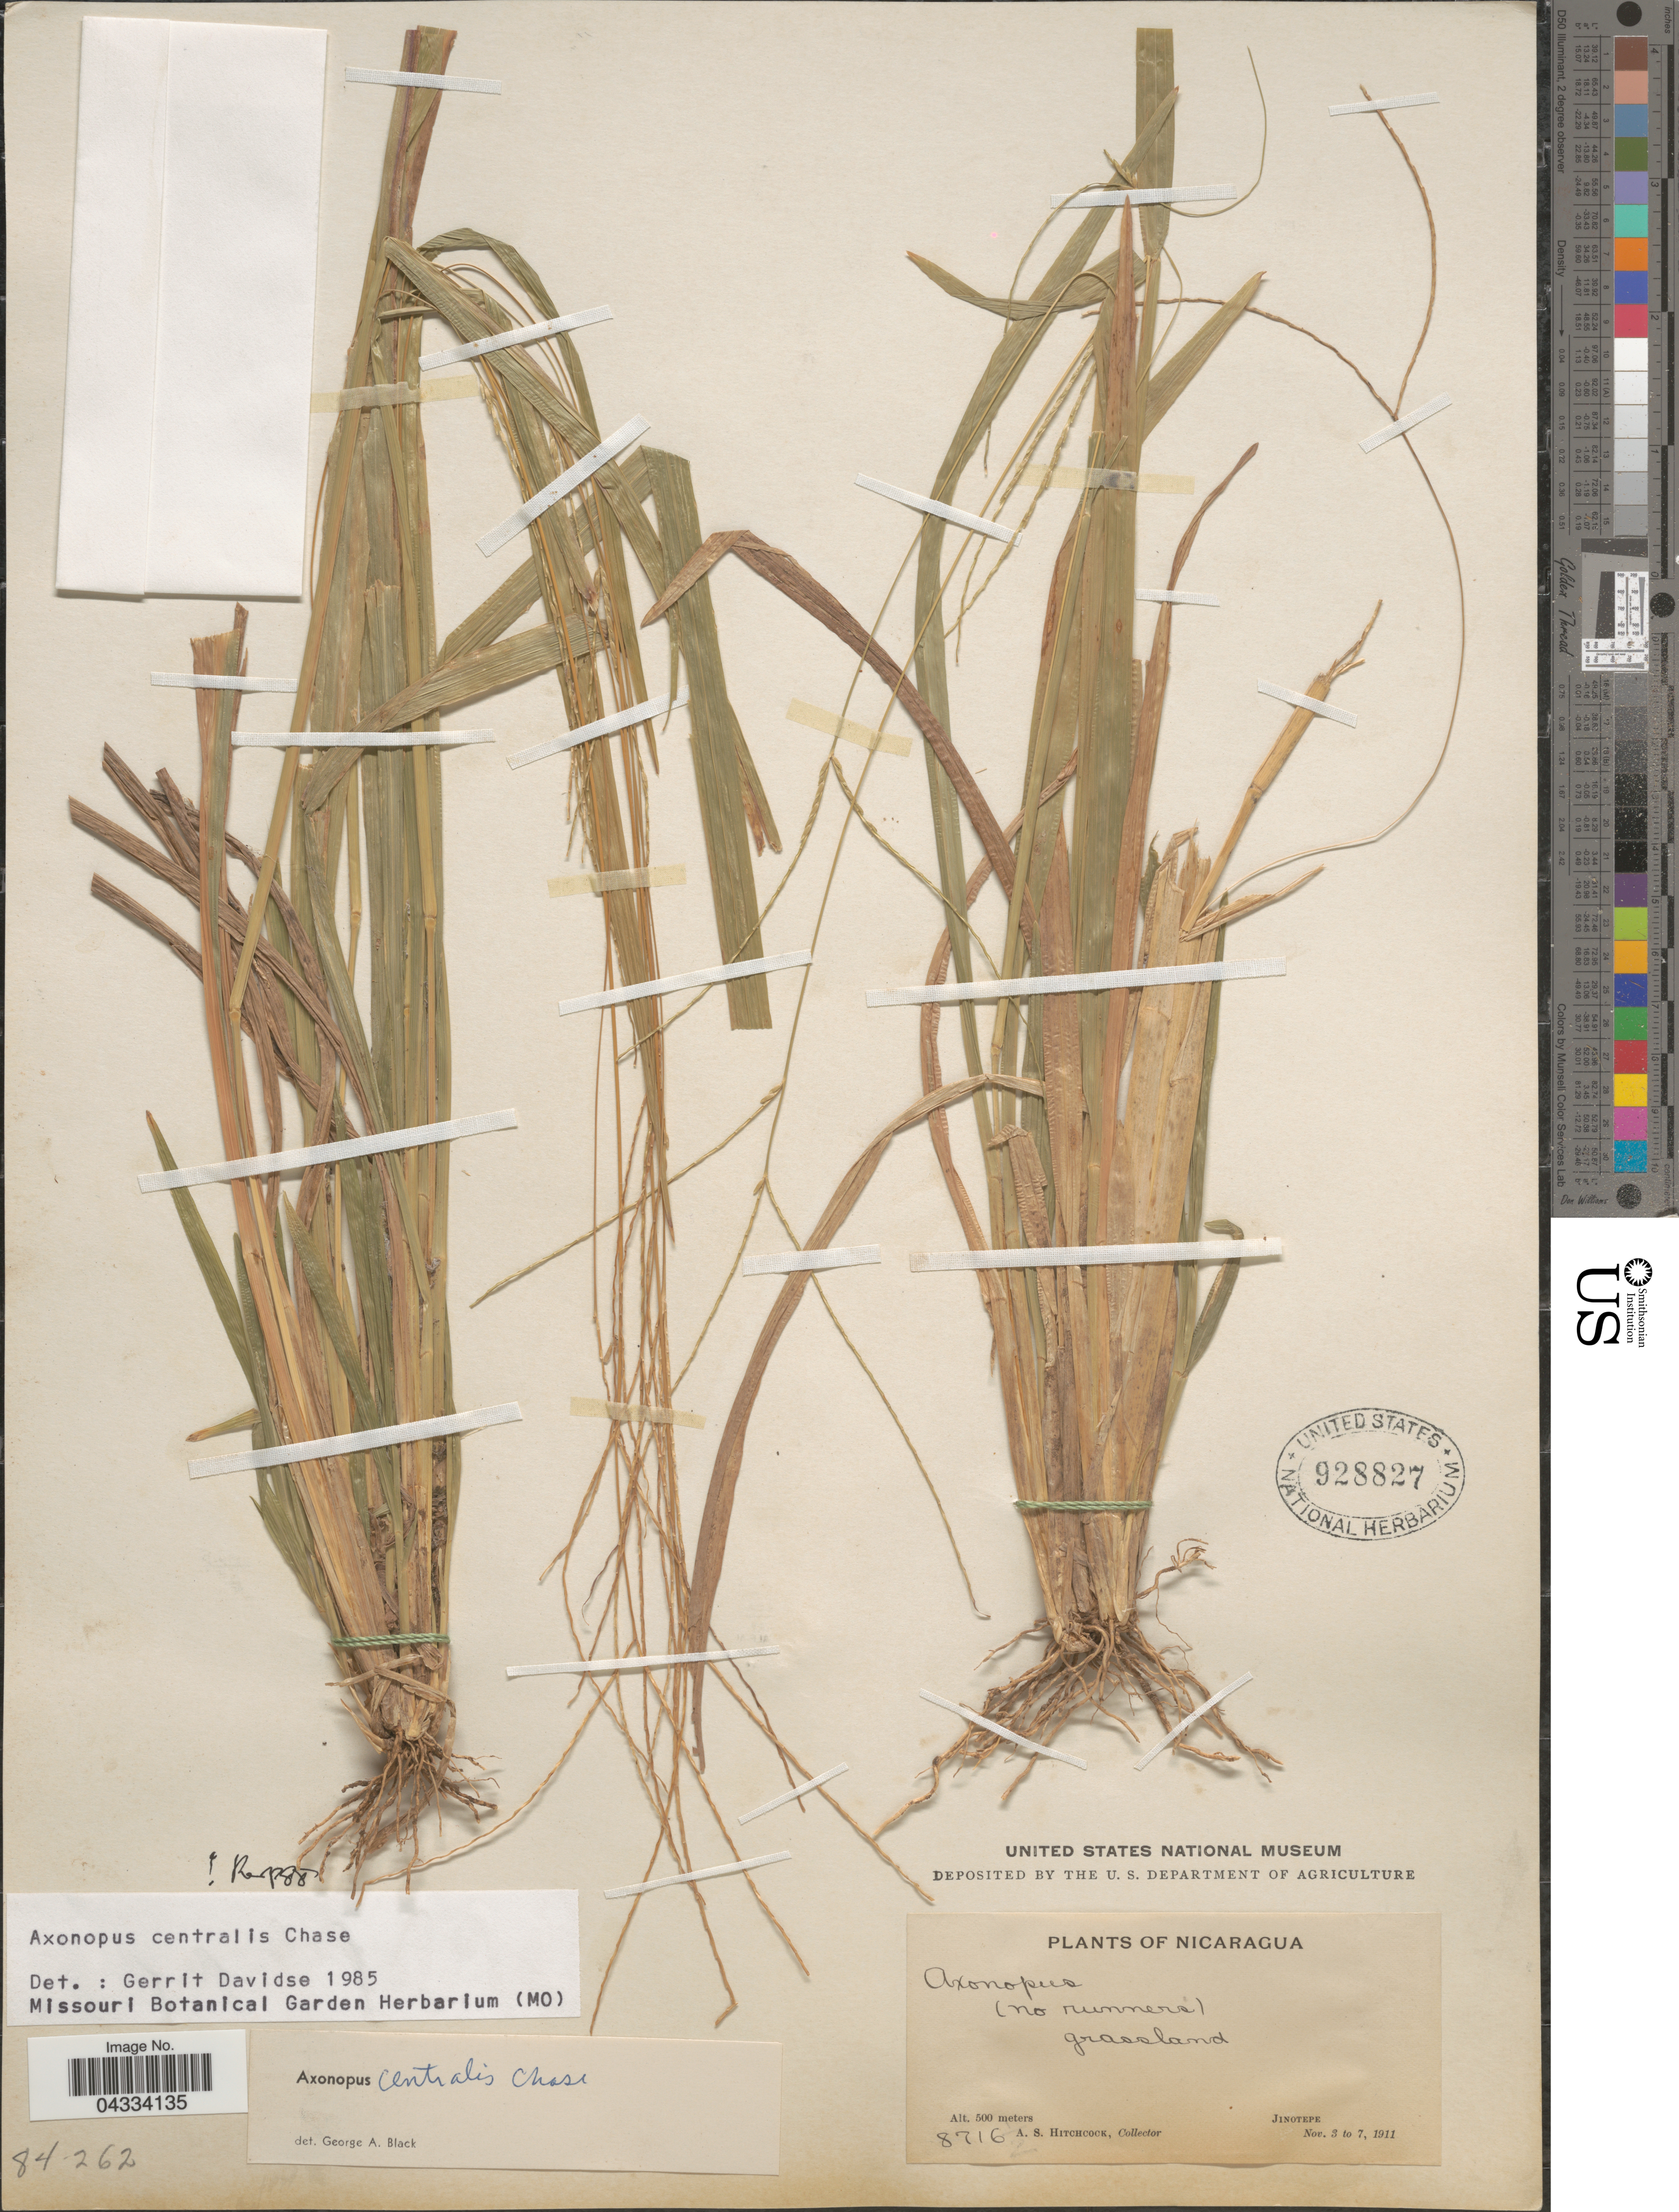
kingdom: Plantae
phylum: Tracheophyta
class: Liliopsida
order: Poales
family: Poaceae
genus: Axonopus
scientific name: Axonopus centralis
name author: Chase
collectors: A. S. Hitchcock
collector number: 8716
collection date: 1911-11-03/1911-11-07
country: Nicaragua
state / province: Jinotega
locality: Jinotepe.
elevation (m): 500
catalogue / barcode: US 928827